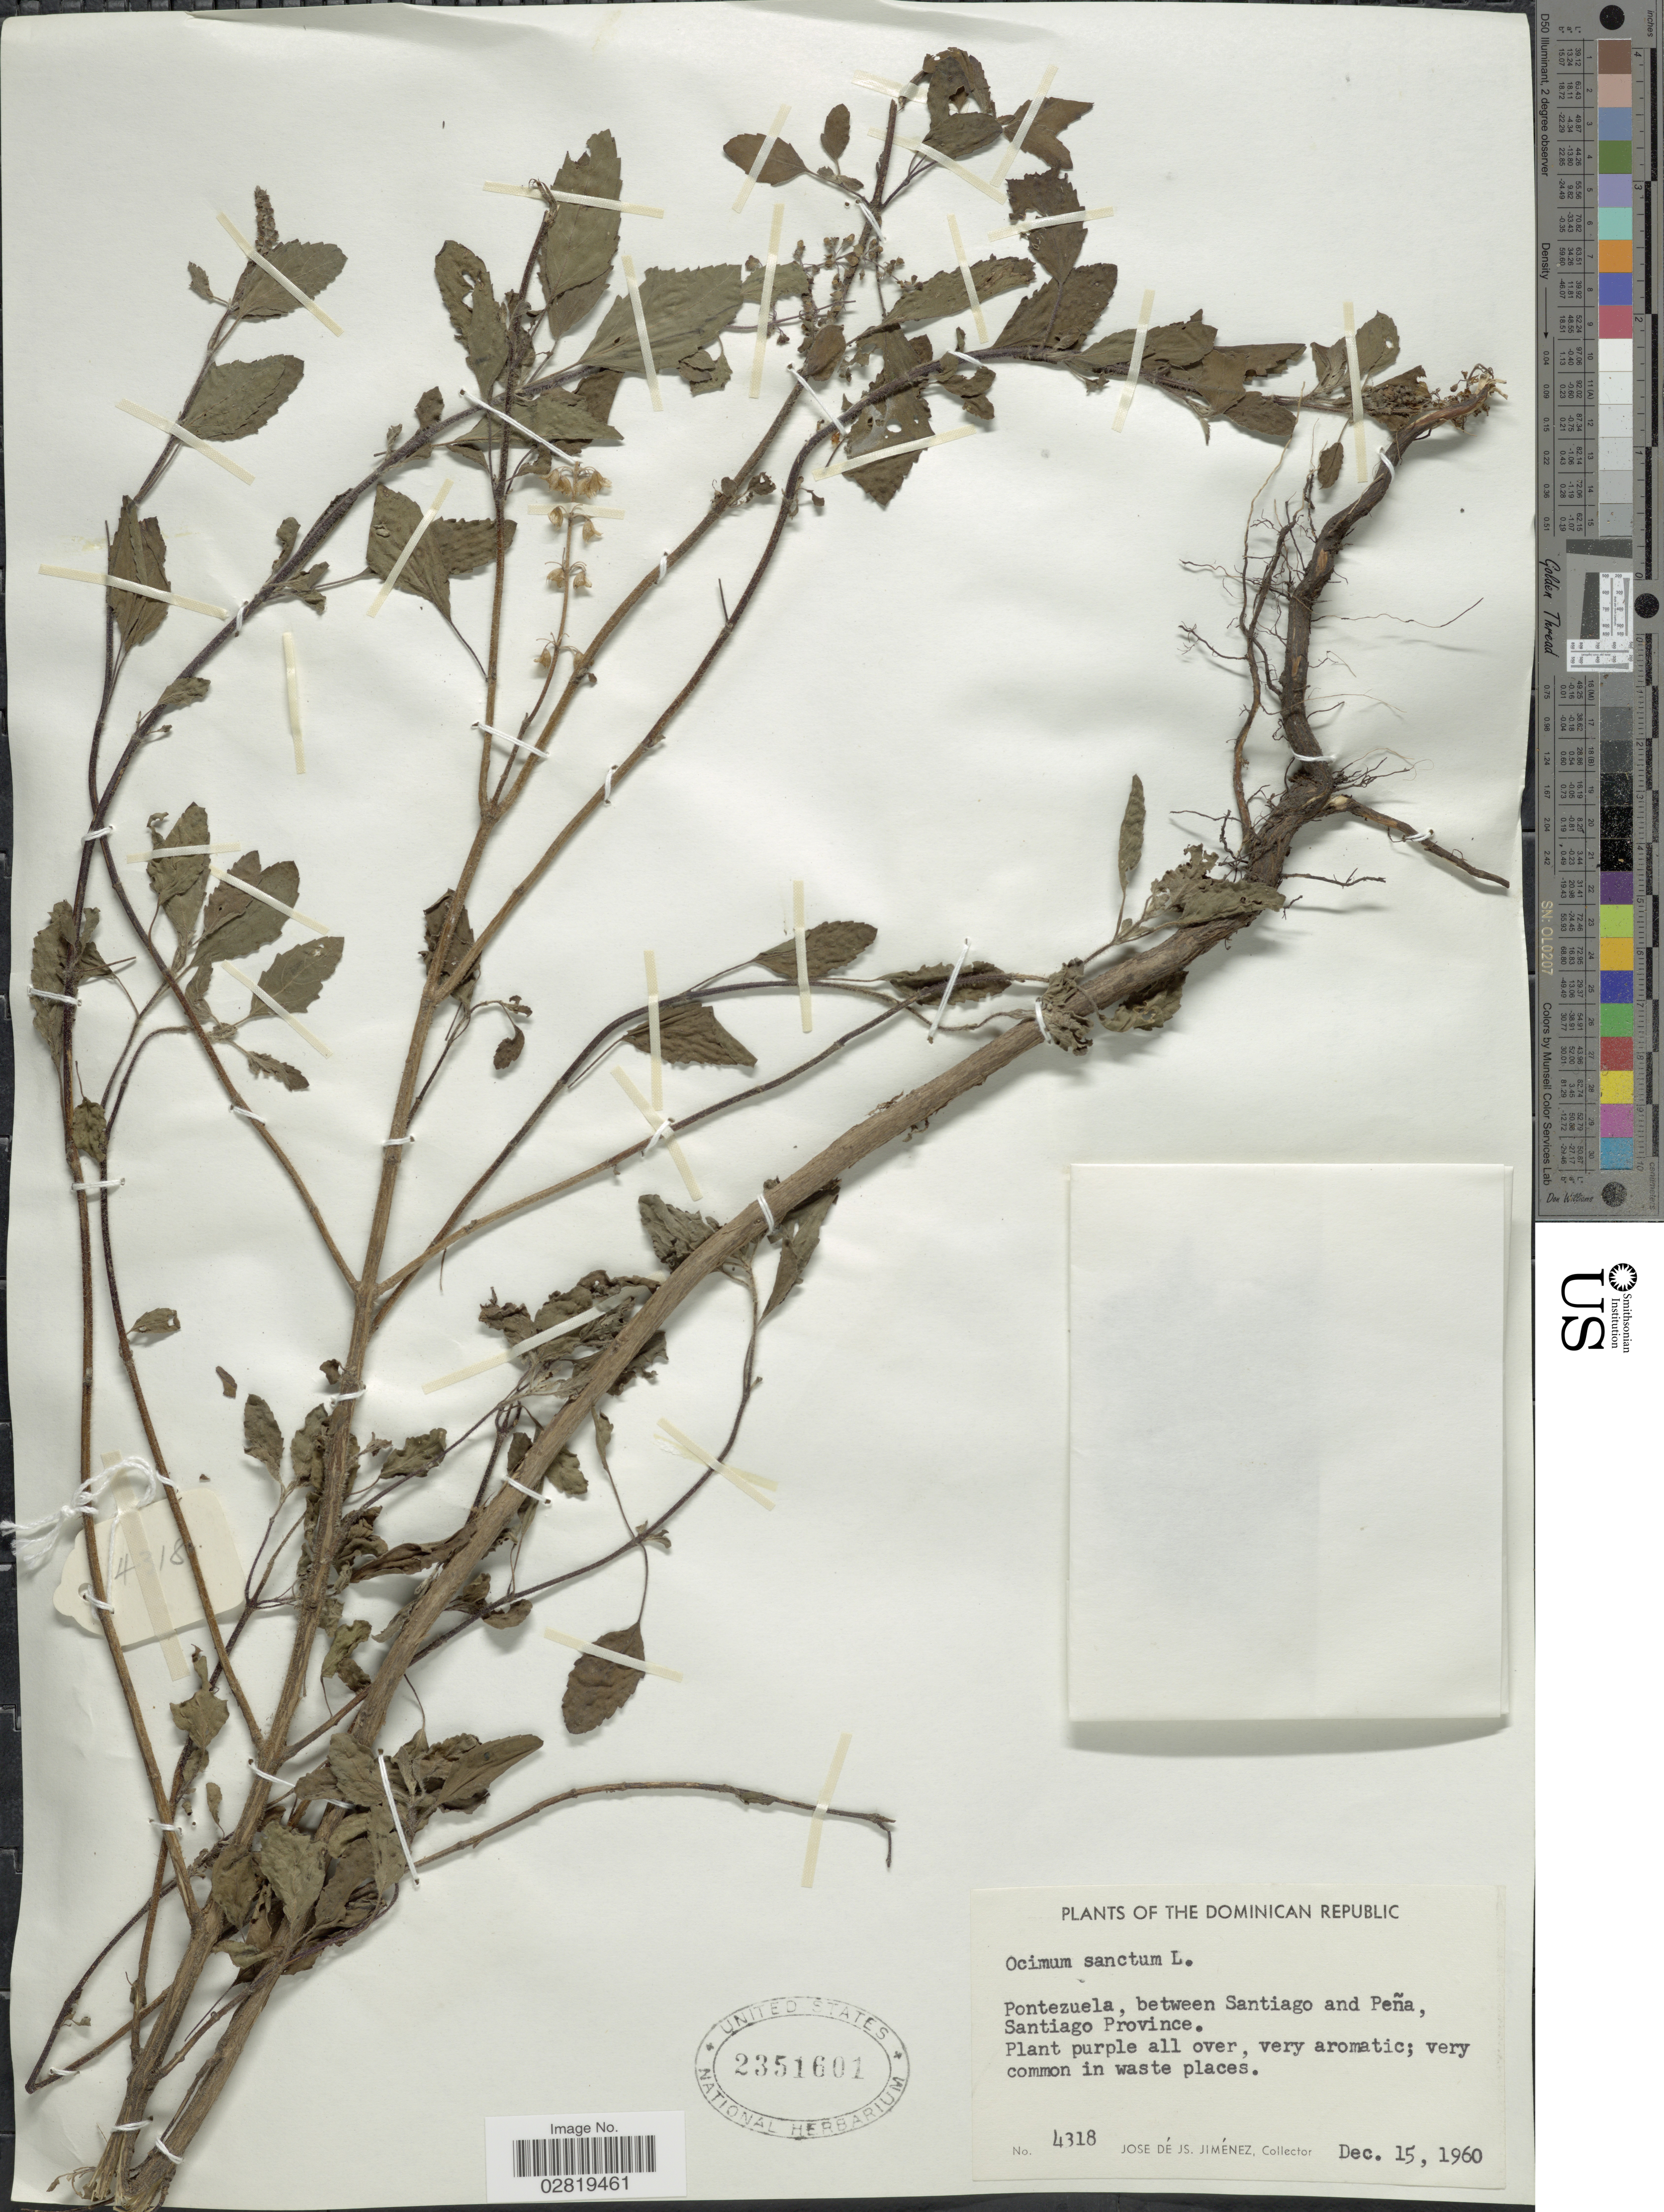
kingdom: Plantae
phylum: Tracheophyta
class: Magnoliopsida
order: Lamiales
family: Lamiaceae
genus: Ocimum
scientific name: Ocimum sanctum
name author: L.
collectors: J. J. Jiménez Almonte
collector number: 4318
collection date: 1960-12-15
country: Dominican Republic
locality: Pontezuela, between Santiago and Peña, Santiago Province.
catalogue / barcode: US 2351601